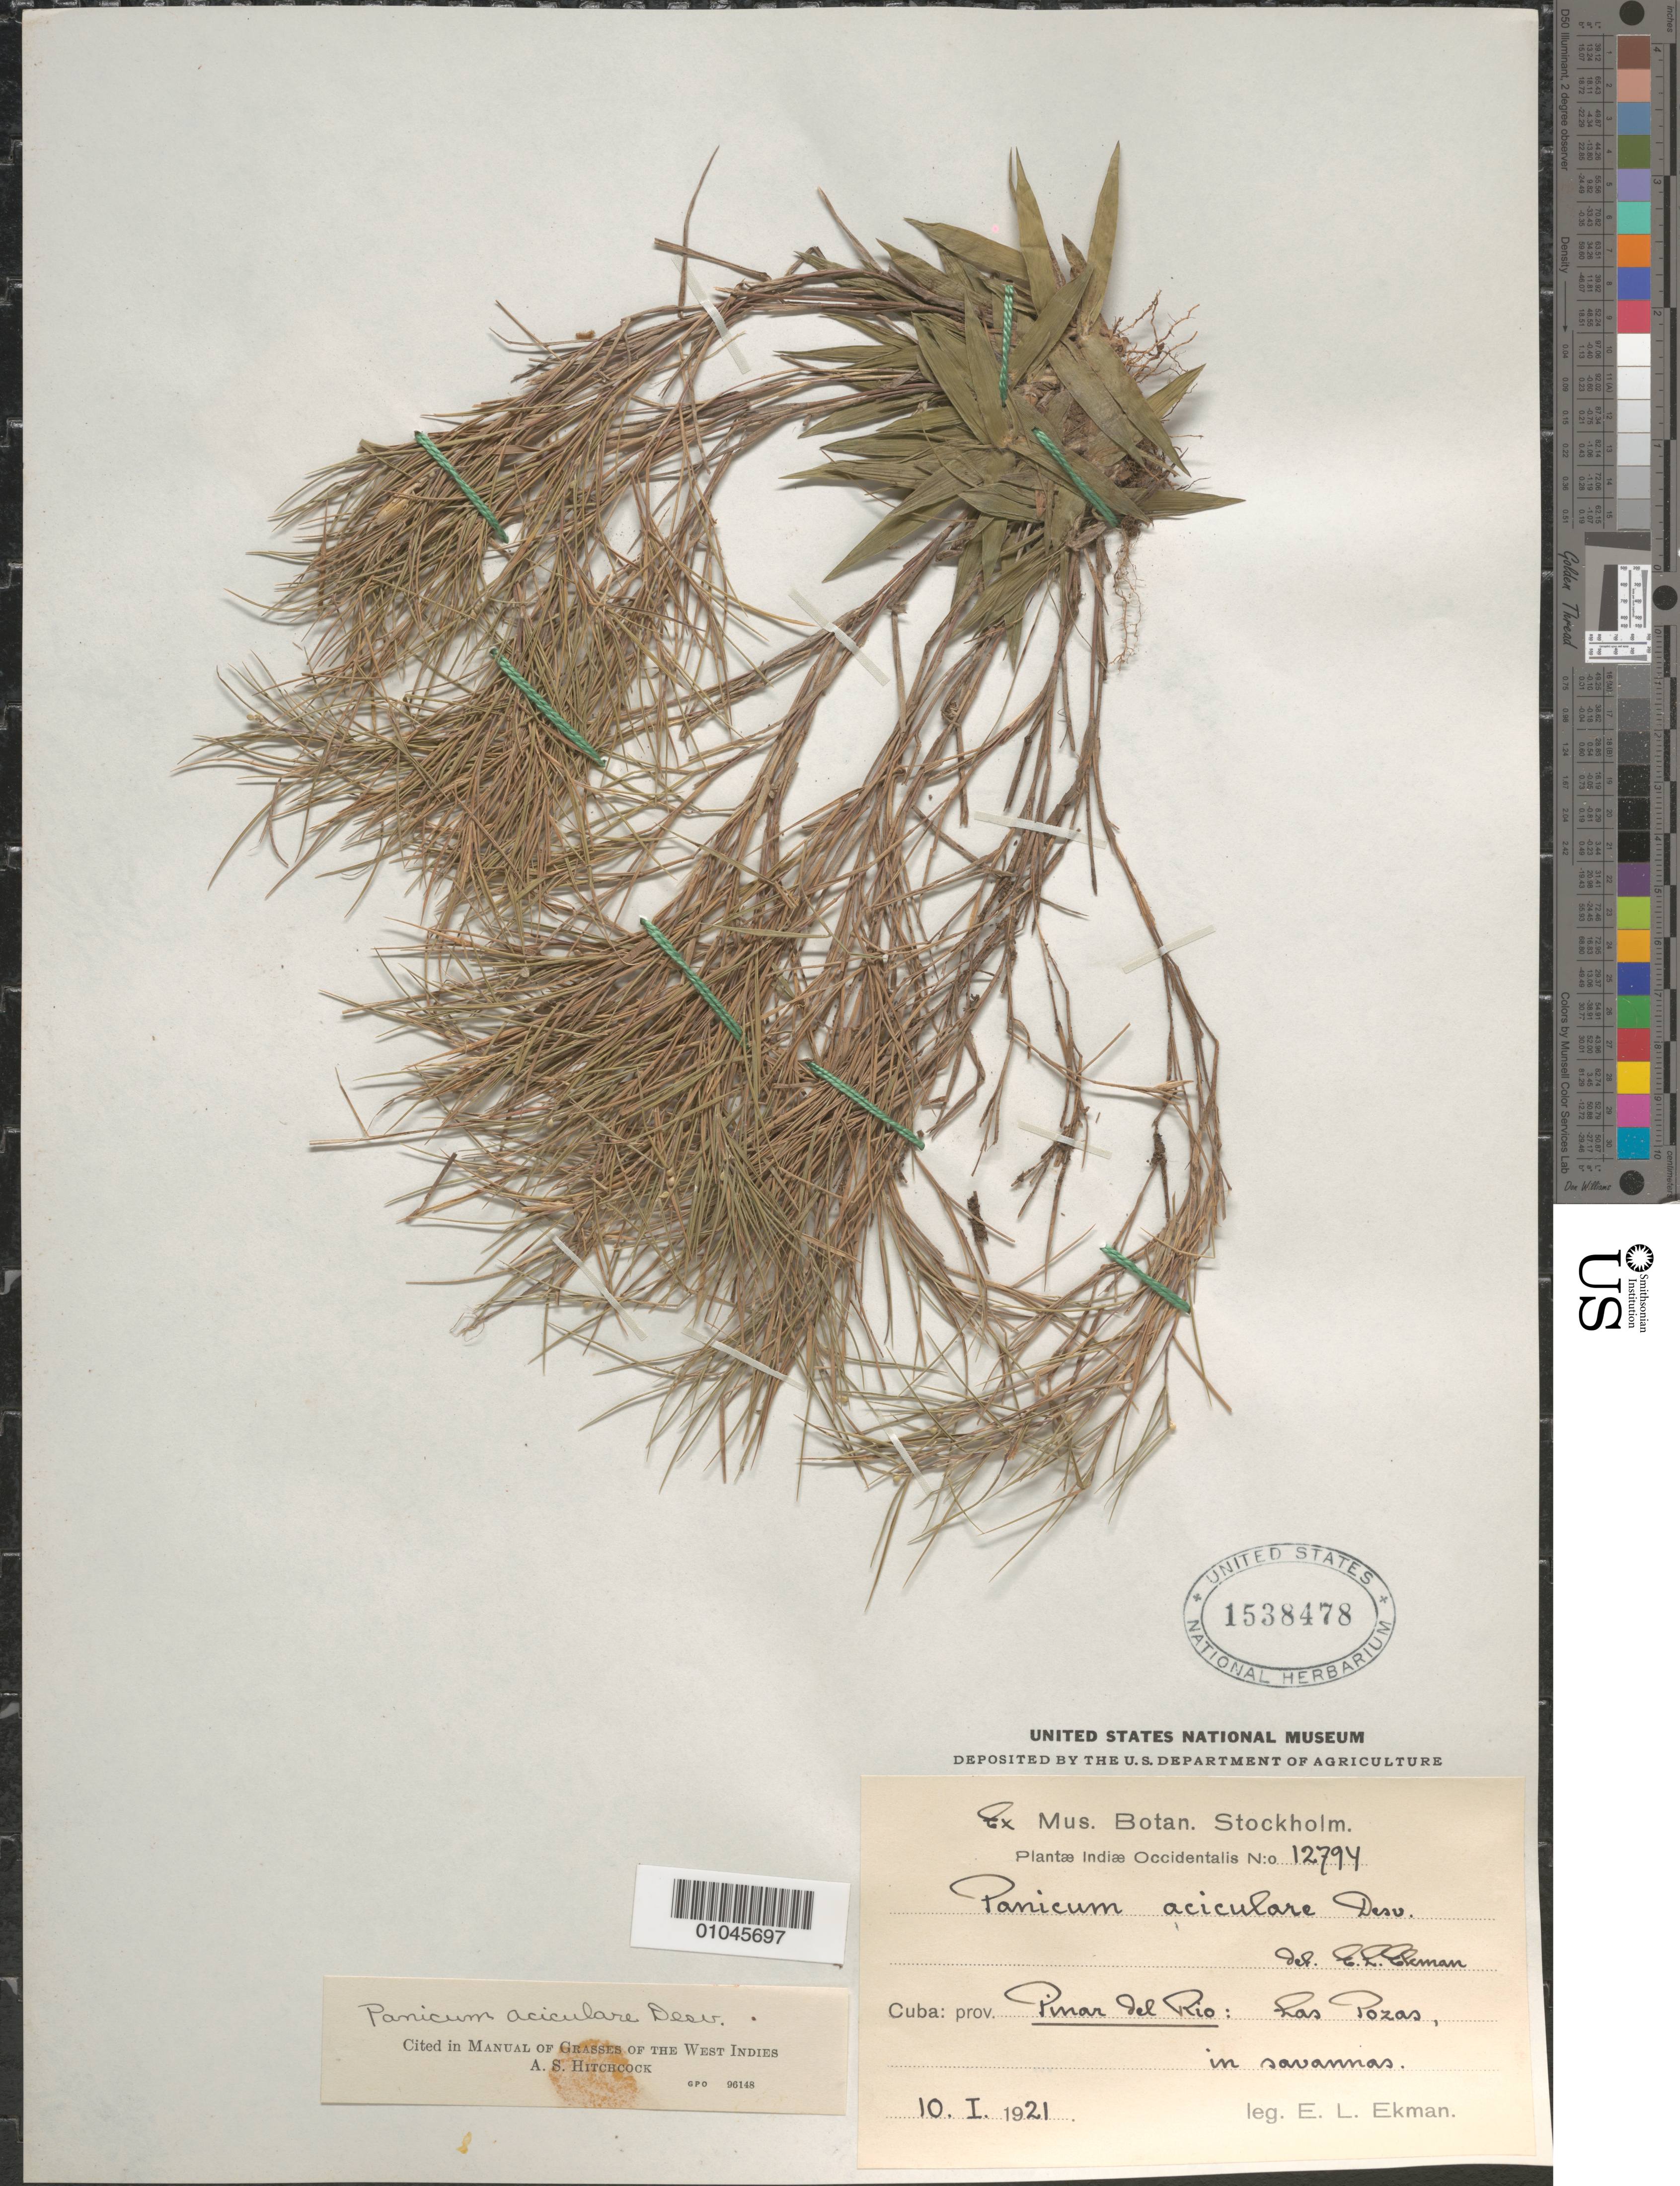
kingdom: Plantae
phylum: Tracheophyta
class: Liliopsida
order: Poales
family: Poaceae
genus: Panicum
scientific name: Panicum aciculare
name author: Desv. ex Poir.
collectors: E. L. Ekman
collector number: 12794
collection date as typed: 10 Jan 1921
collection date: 1921-01-10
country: Cuba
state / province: Pinar del Rio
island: Cuba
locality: Las Posaz in savannas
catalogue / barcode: US 1538478